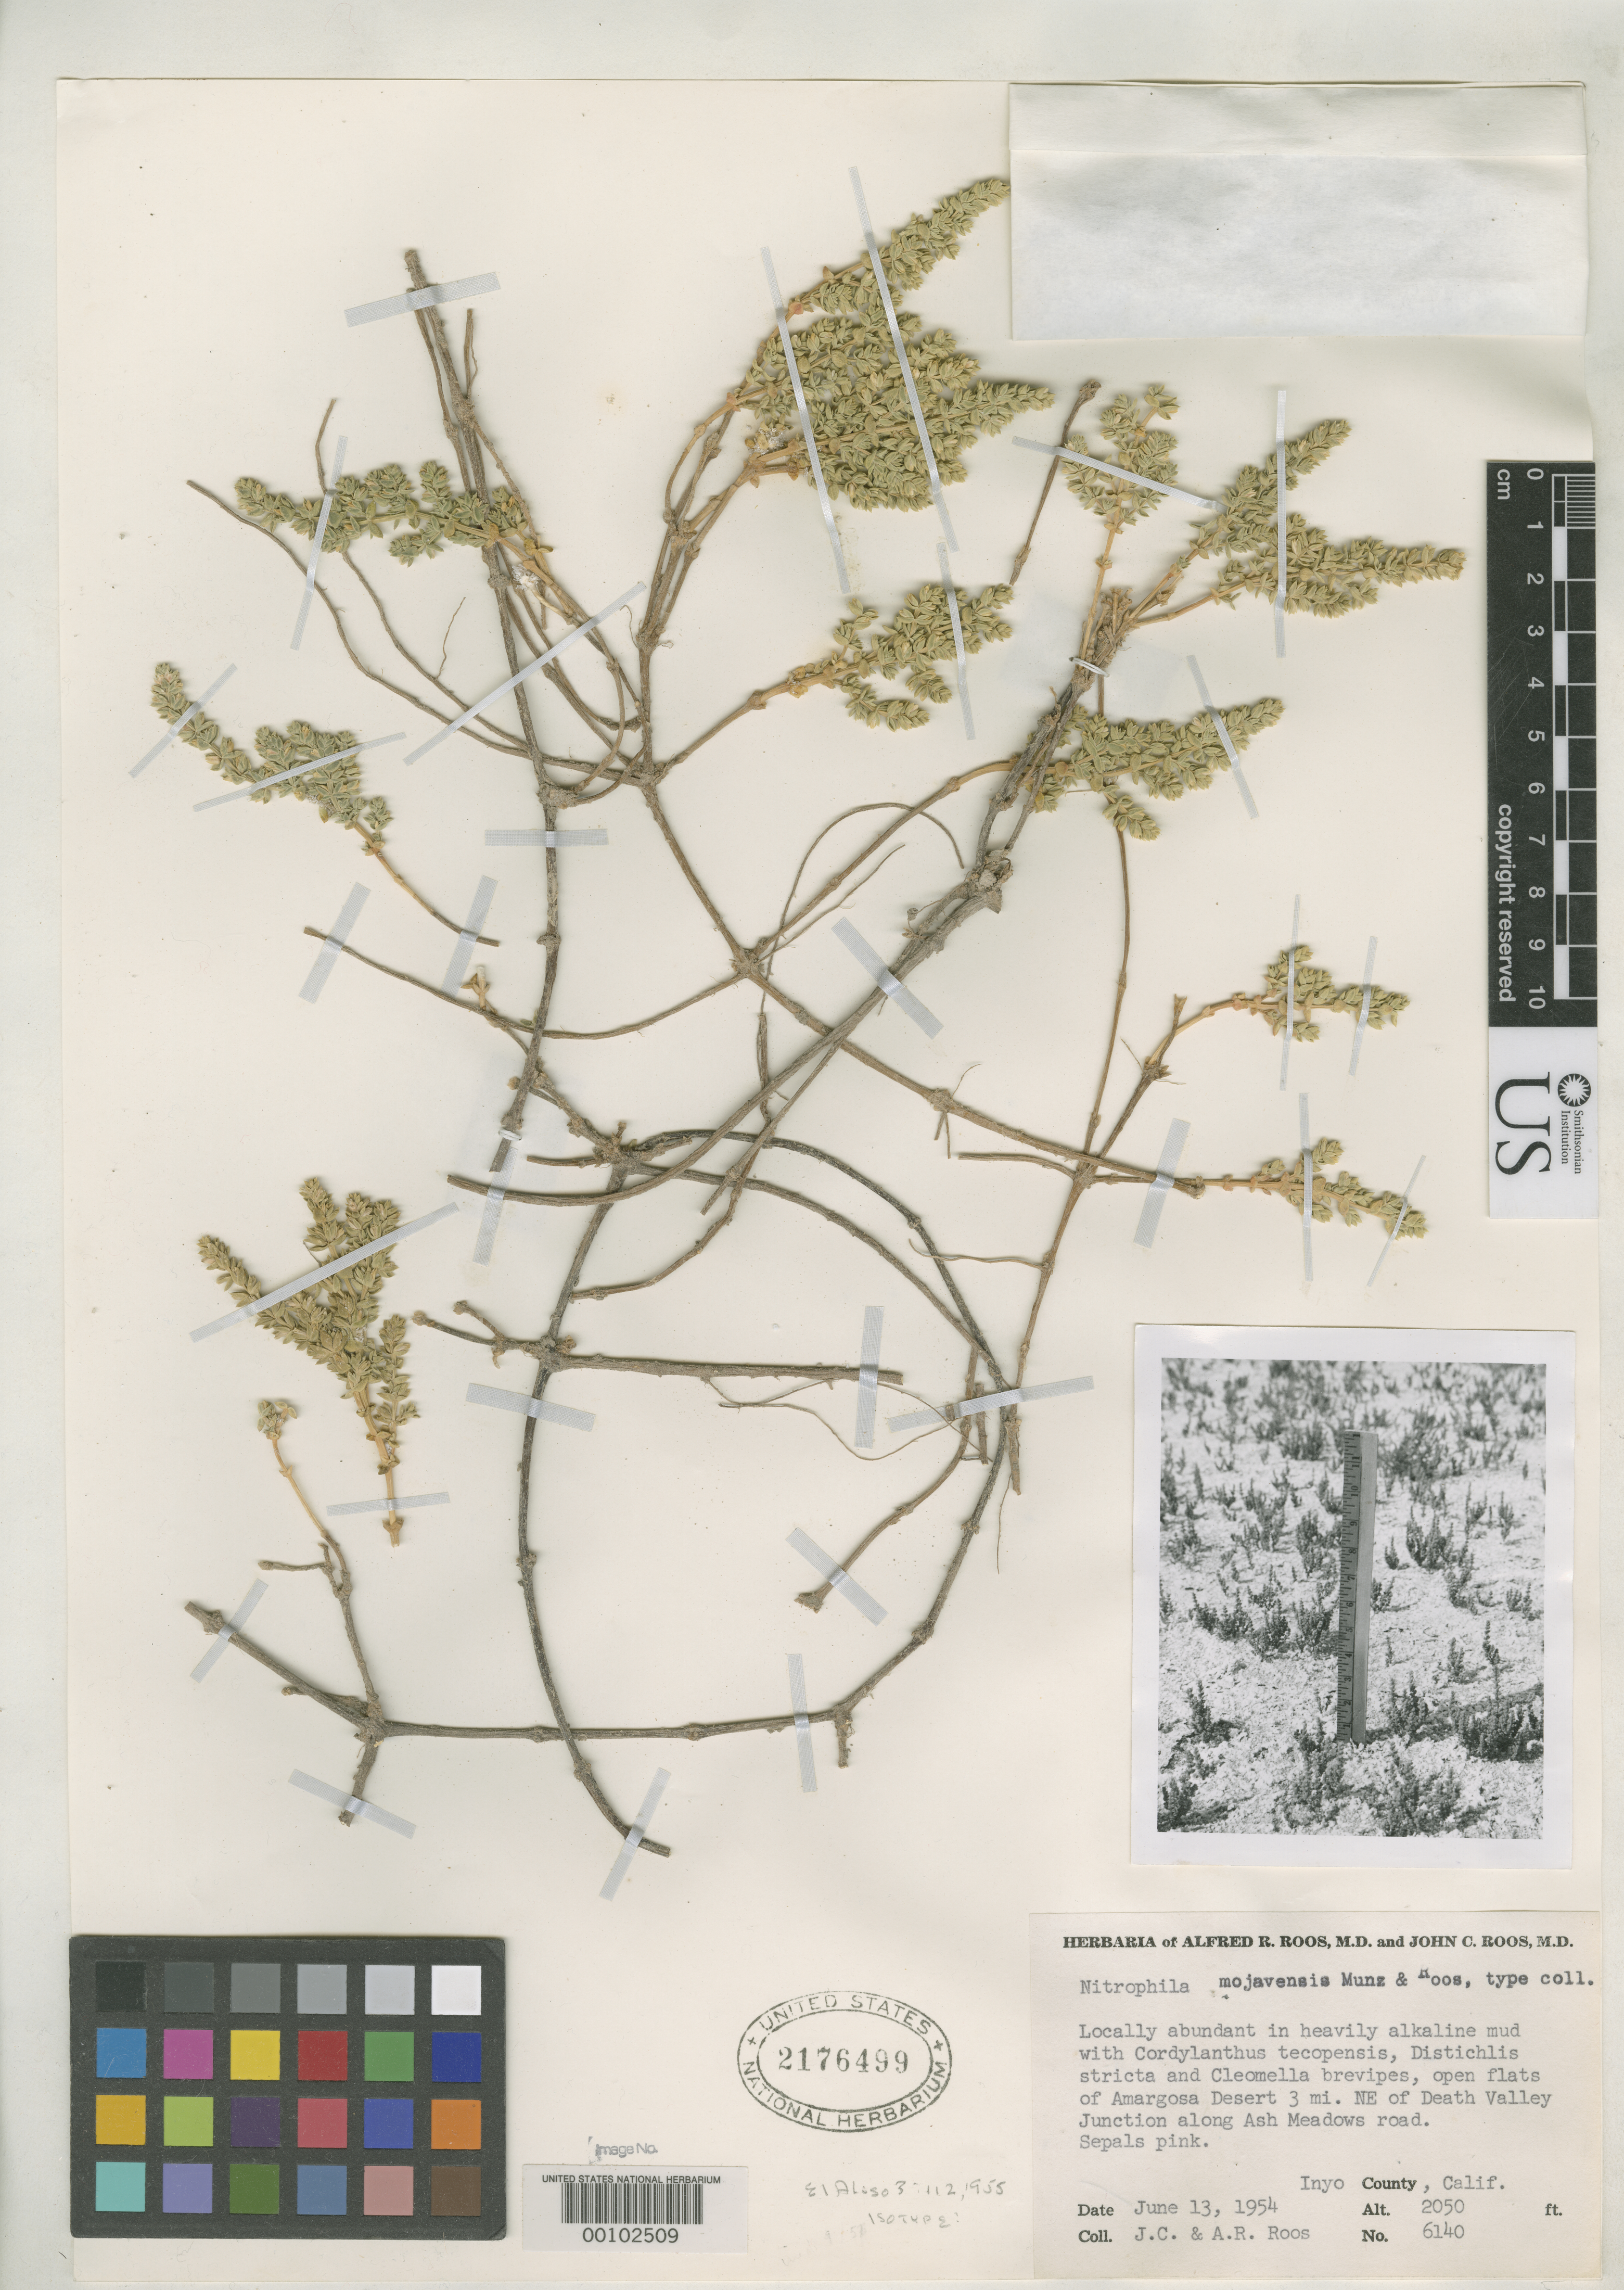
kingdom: Plantae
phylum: Tracheophyta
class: Magnoliopsida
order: Caryophyllales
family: Amaranthaceae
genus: Nitrophila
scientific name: Nitrophila mohavensis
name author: Munz & J.C. Roos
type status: Isotype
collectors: J. C. Roos & A. R. Roos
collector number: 6140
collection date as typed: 13 Jun 1954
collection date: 1954-06-13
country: United States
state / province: California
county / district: Inyo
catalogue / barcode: US 2176499